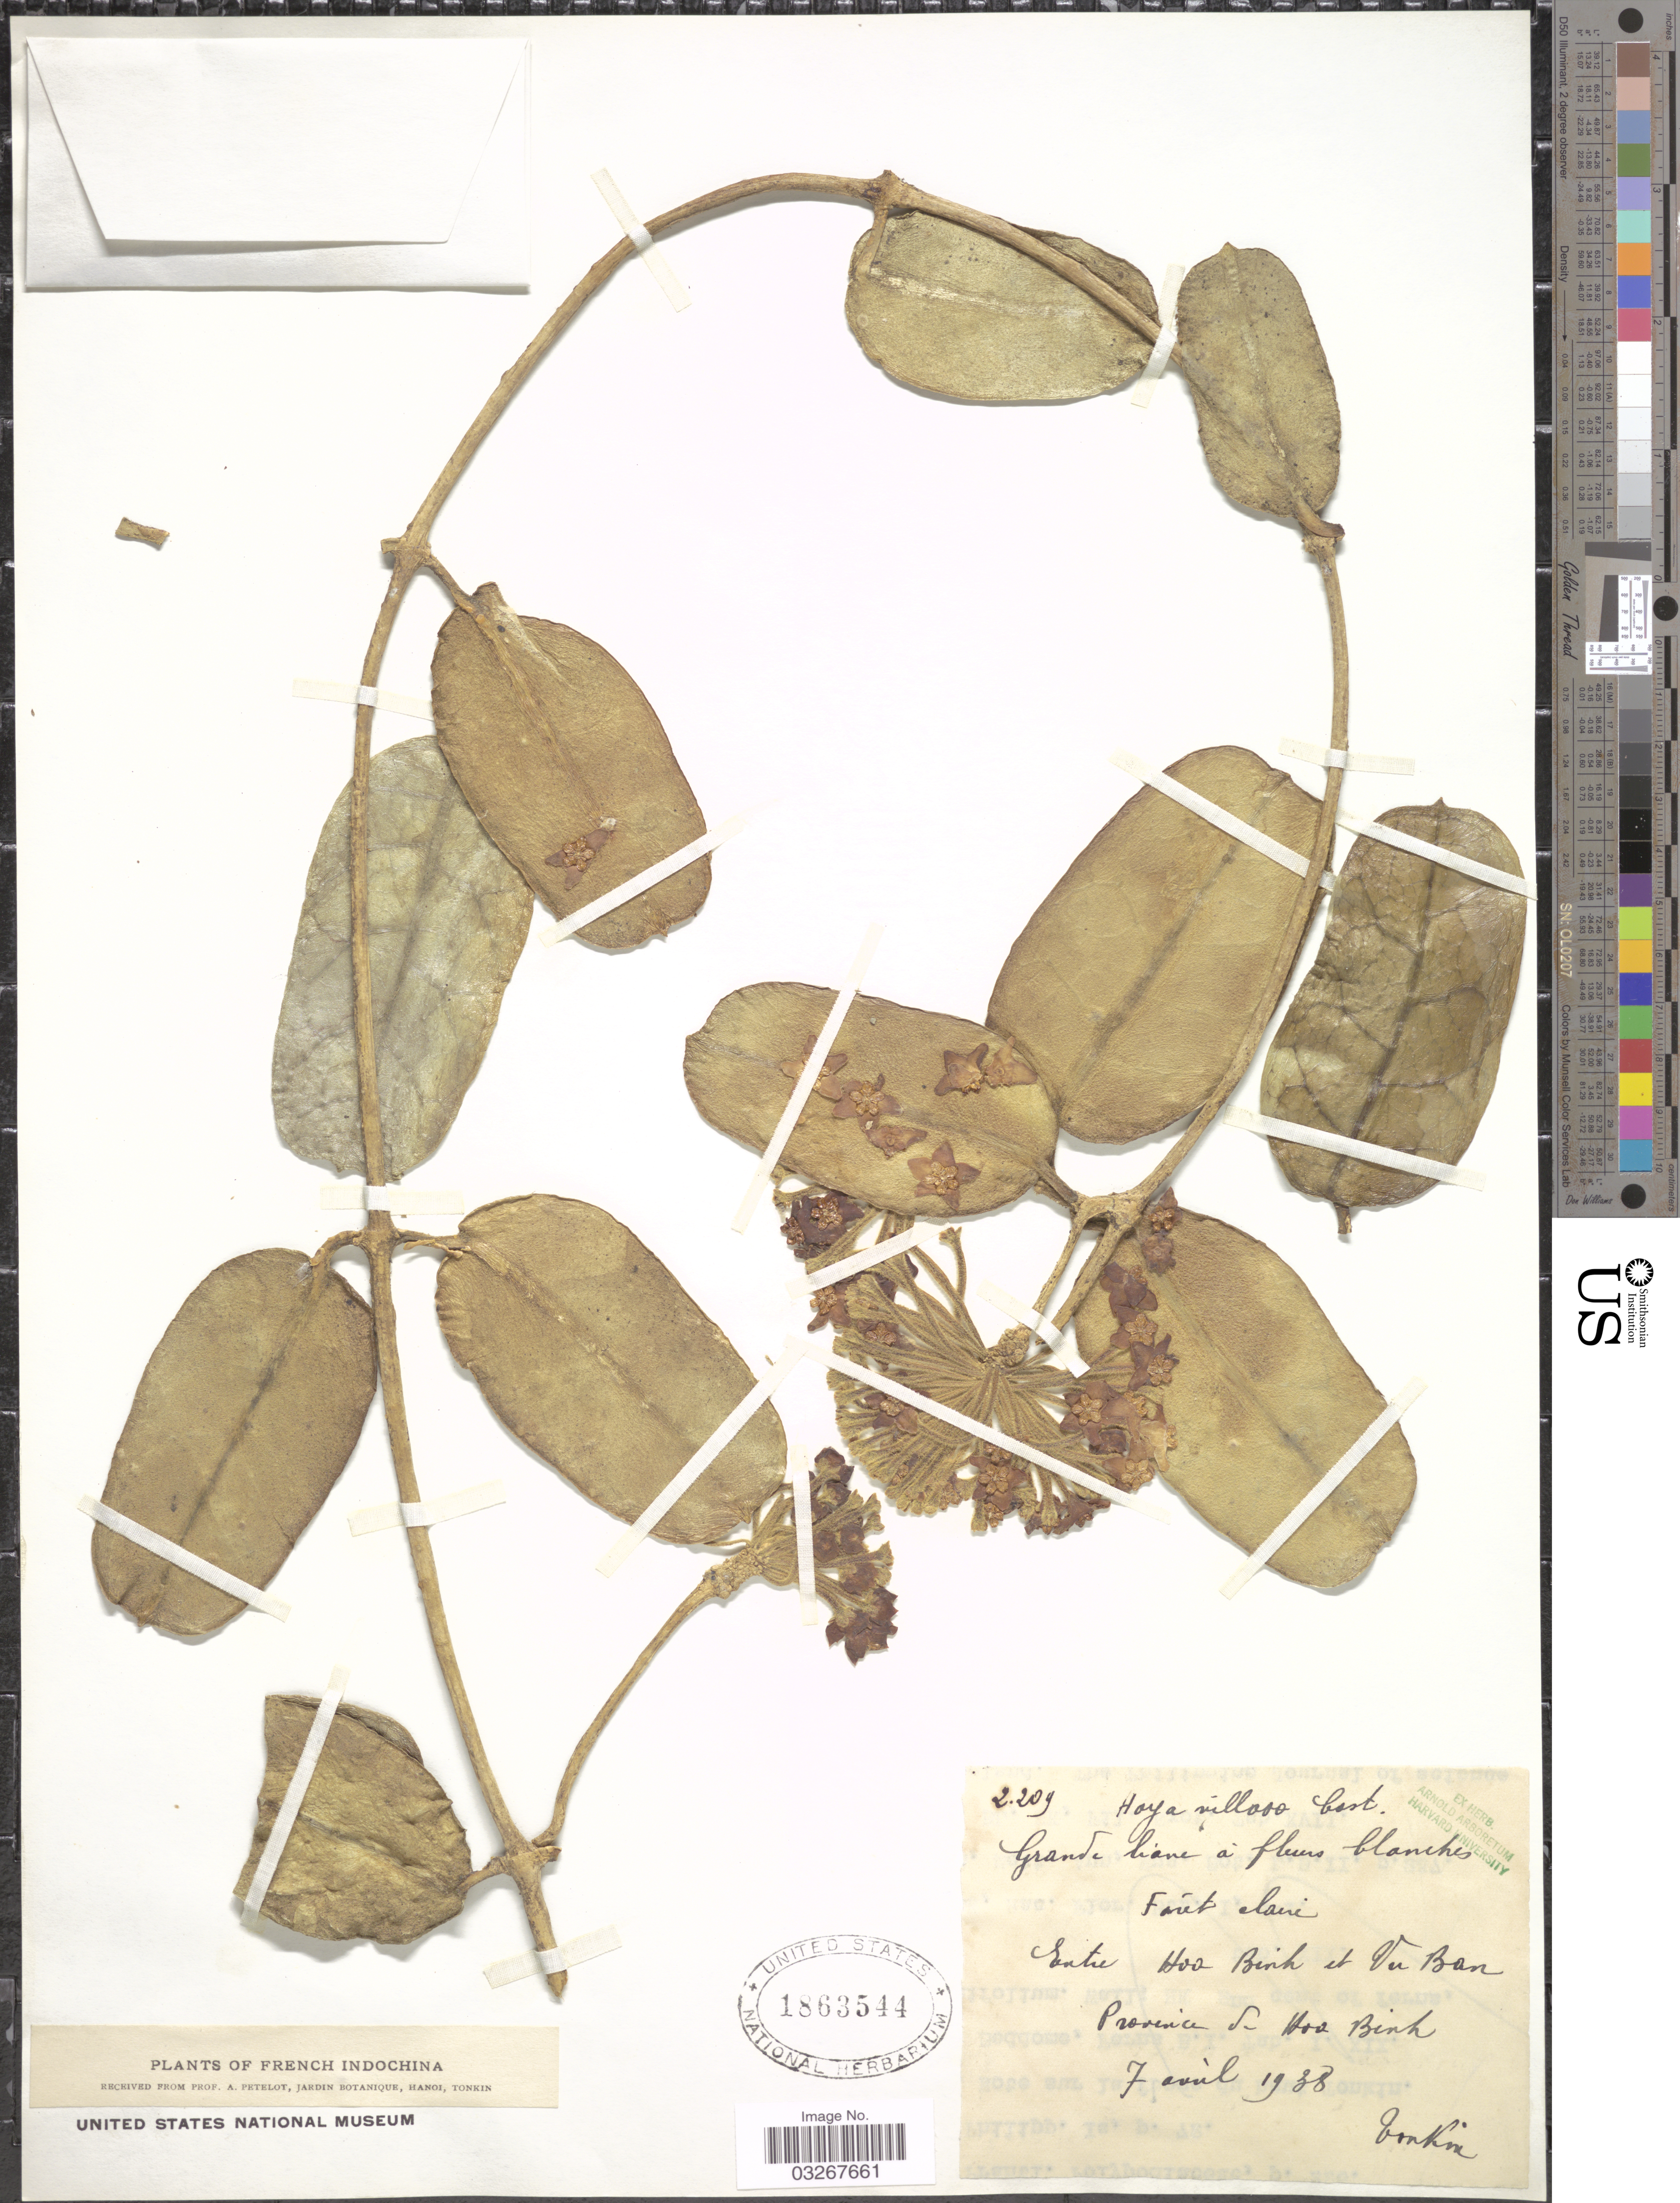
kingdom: Plantae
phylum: Tracheophyta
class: Magnoliopsida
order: Gentianales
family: Apocynaceae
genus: Hoya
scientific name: Hoya villosa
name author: Constantin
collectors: P. A. Pételot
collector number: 2209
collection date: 1938-04-07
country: Vietnam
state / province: Hoa Binh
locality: French Indochina, Entre Hoa Binh et Vu Ban, Provincia de Hoa Binh.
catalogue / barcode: US 1863544